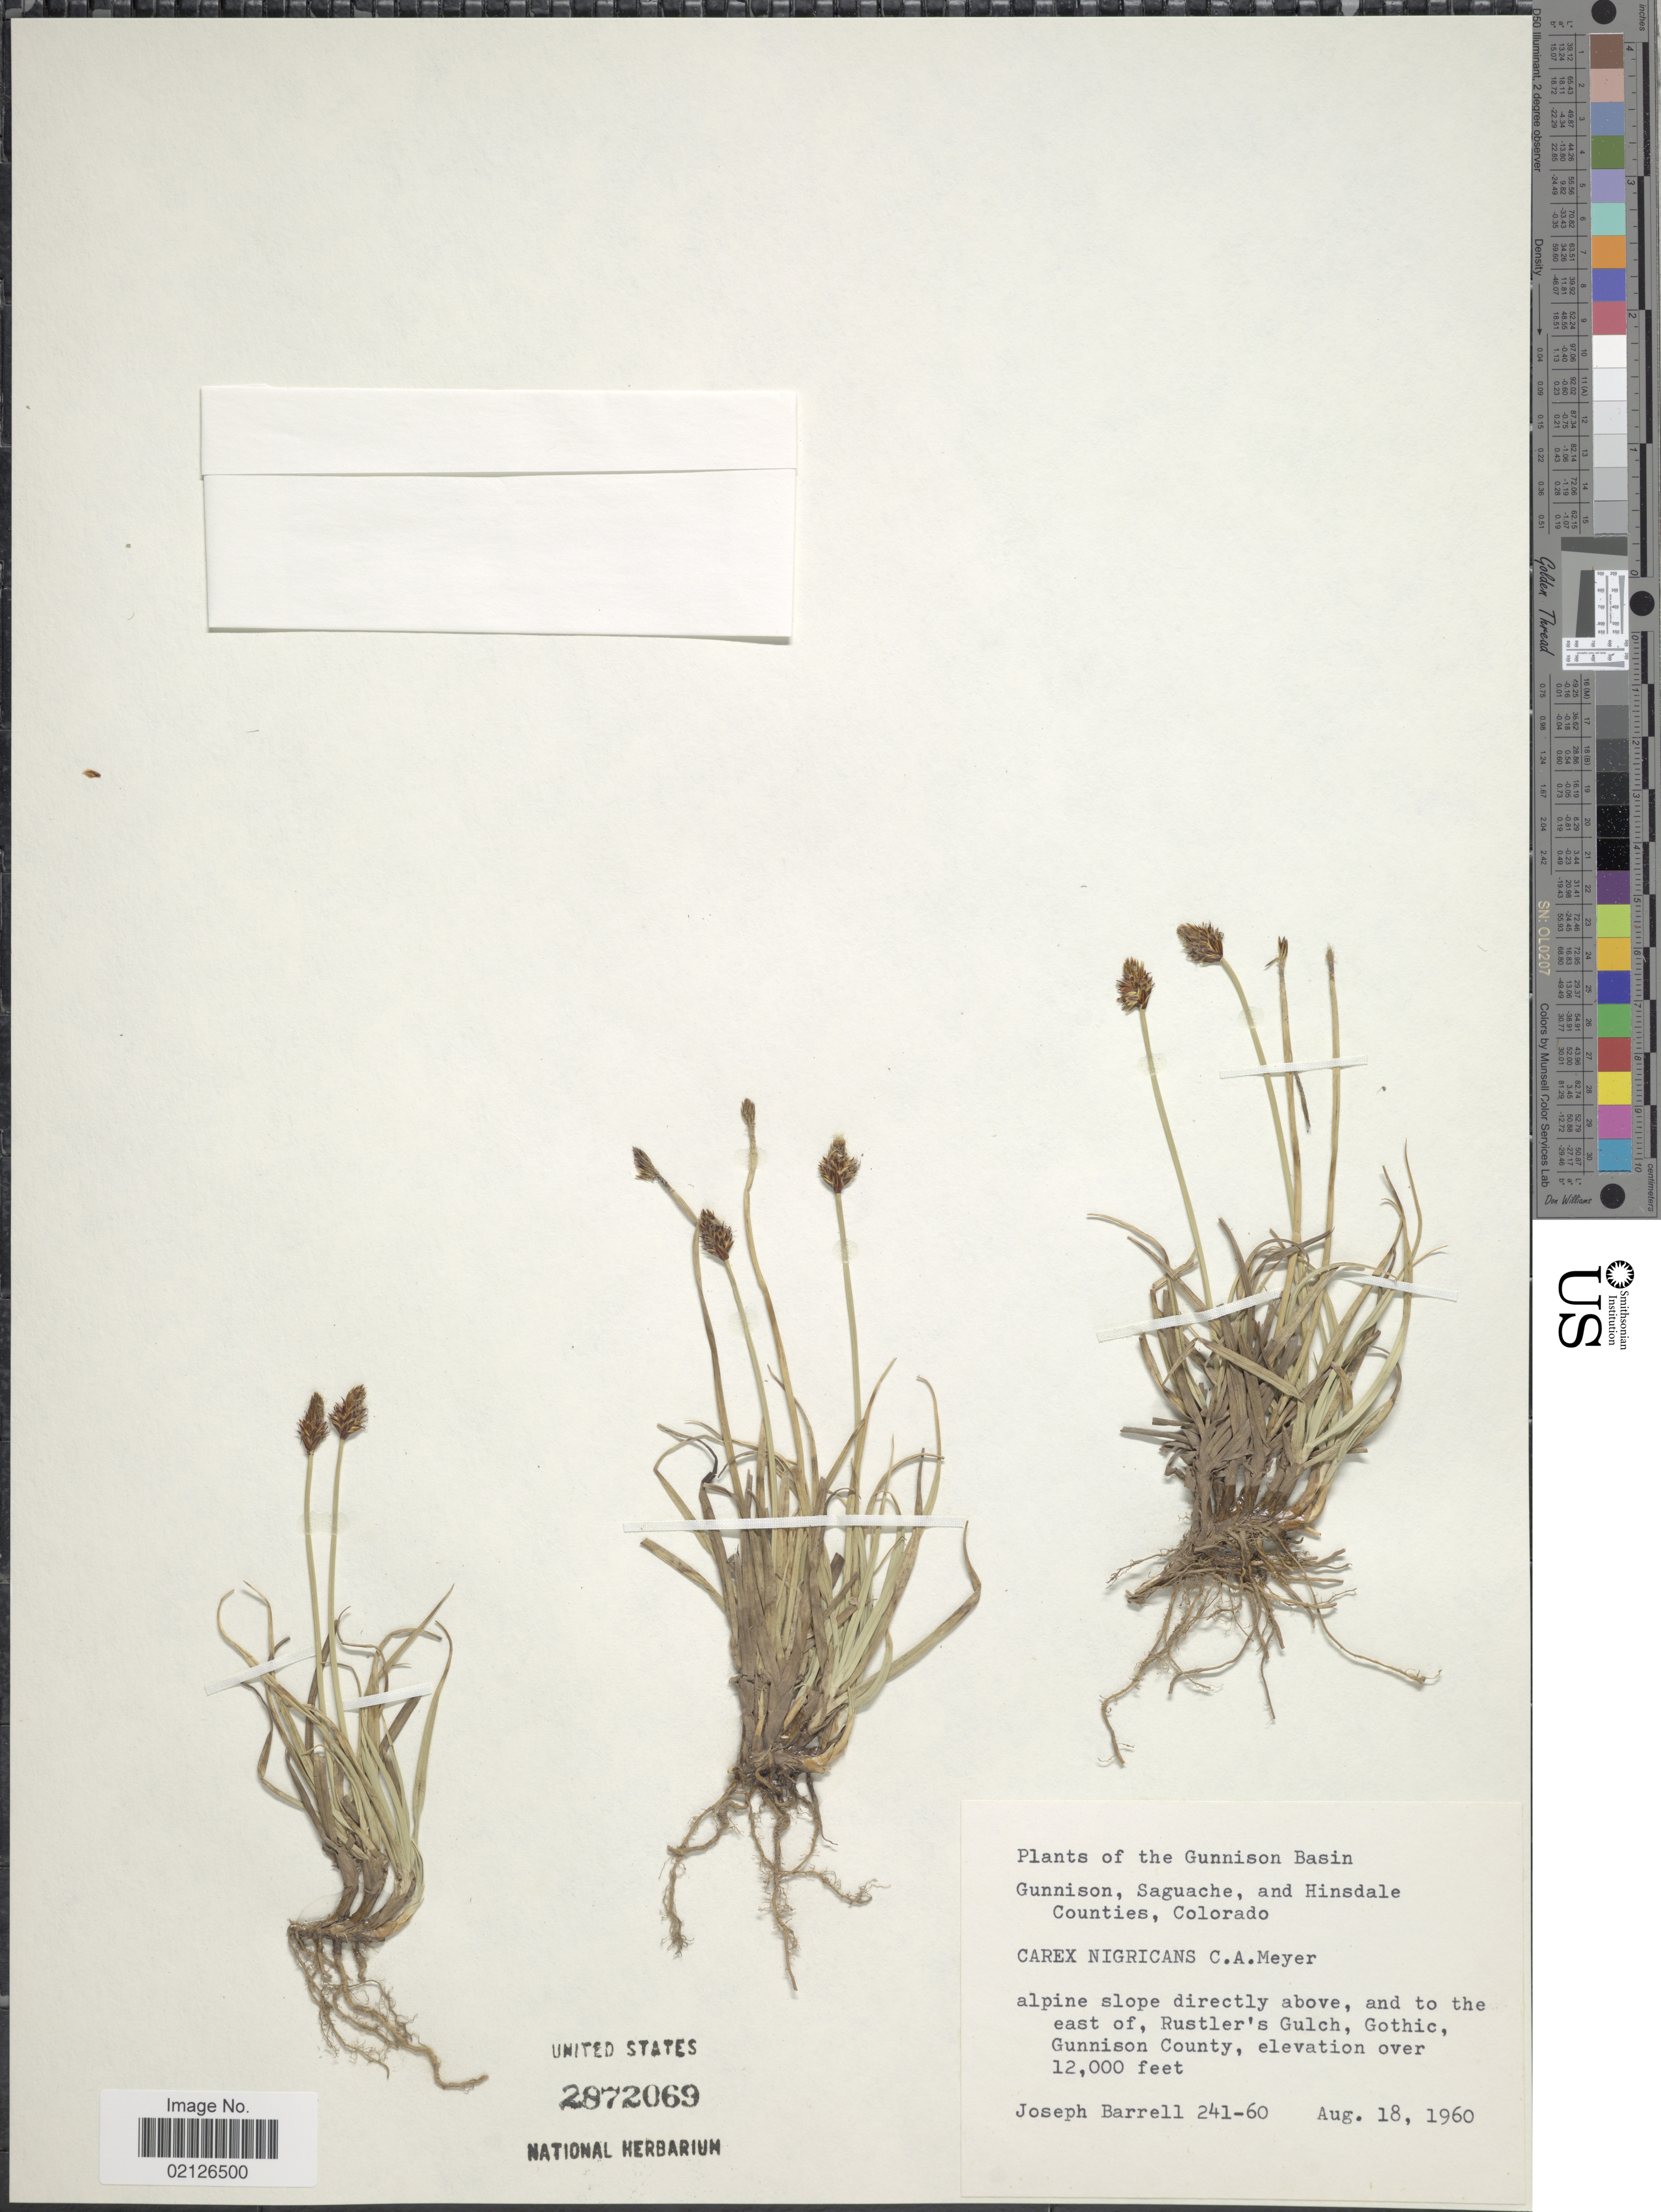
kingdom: Plantae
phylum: Tracheophyta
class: Liliopsida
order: Poales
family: Cyperaceae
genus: Carex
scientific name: Carex nigricans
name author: C.A. Mey.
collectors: J. Barrell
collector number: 241-60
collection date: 1960-08-18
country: United States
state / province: Colorado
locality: Gunnison Basin, Gunnison, Saguache and Hinsdale Counties, alpine slope directly above, and to the east of, Rustler's Gulch, Gothic, Gunnison County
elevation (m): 3658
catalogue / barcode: US 2872069